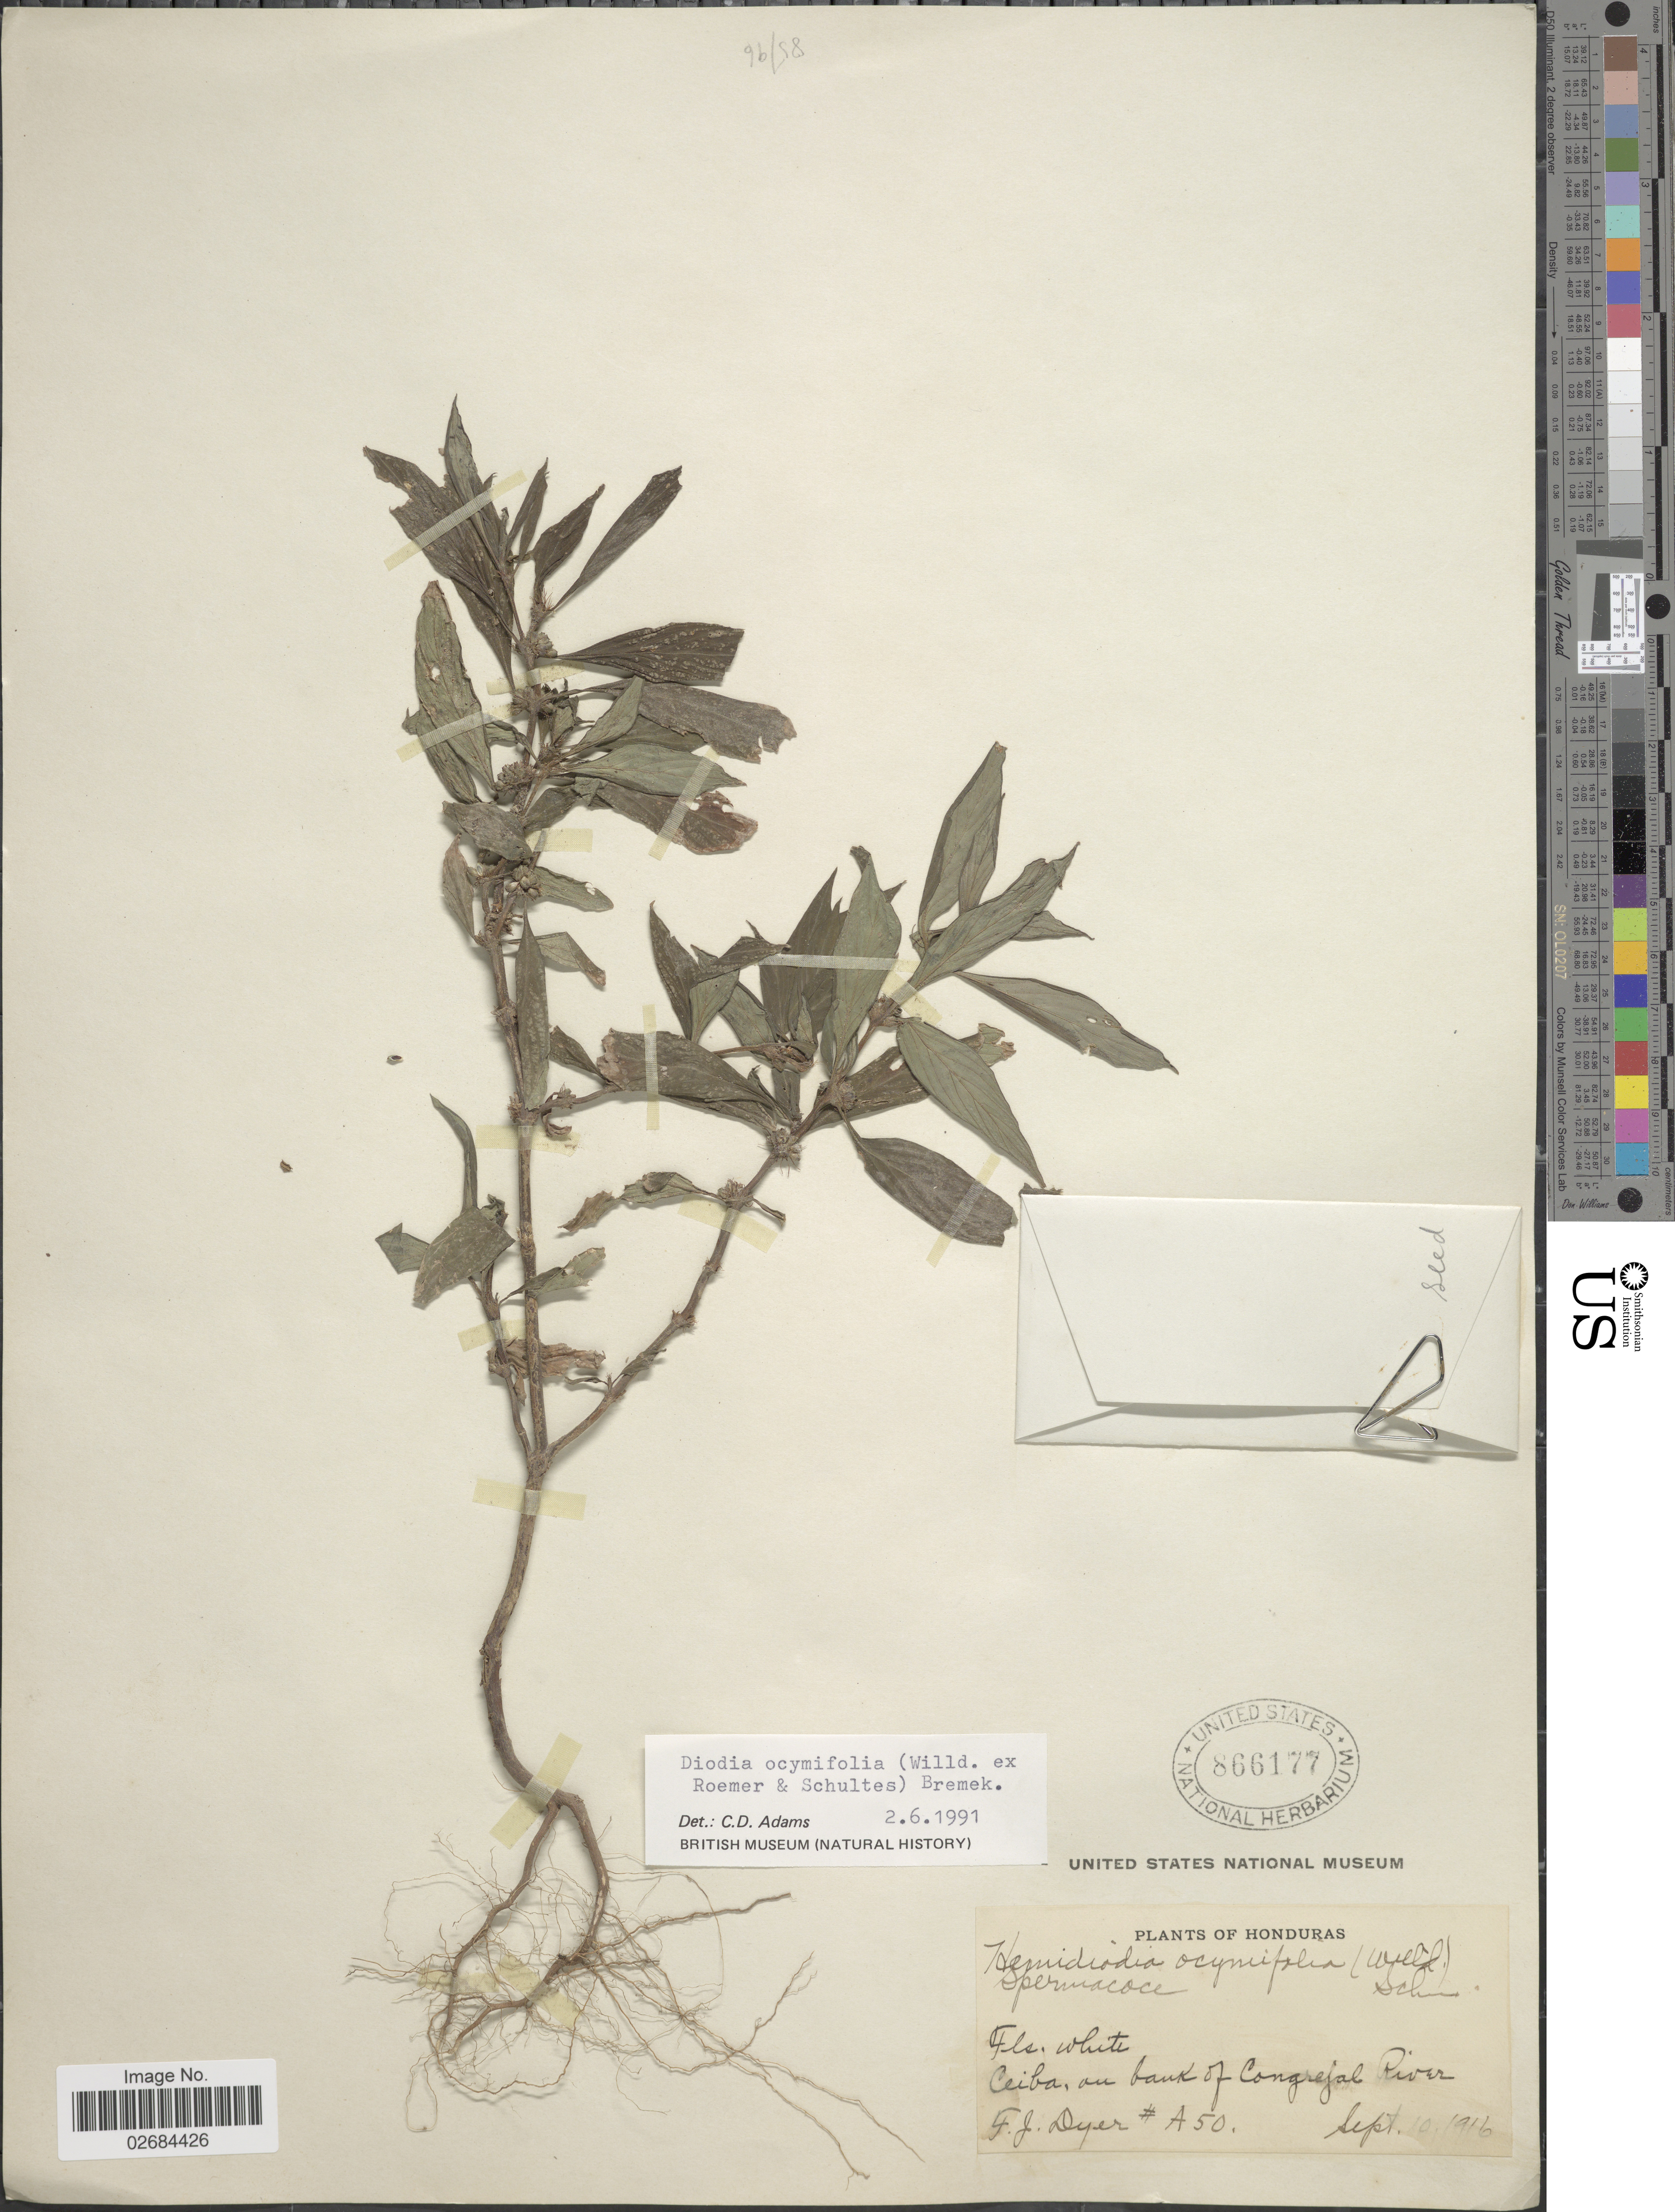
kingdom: Plantae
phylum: Tracheophyta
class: Magnoliopsida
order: Gentianales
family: Rubiaceae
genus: Diodia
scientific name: Diodia ocymifolia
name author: (Willd. ex Roem. & Schult.) Bremek.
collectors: F. J. Dyer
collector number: A50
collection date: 1916-09-10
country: Honduras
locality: Ceiba, on bank of Cangrejal River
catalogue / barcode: US 866177